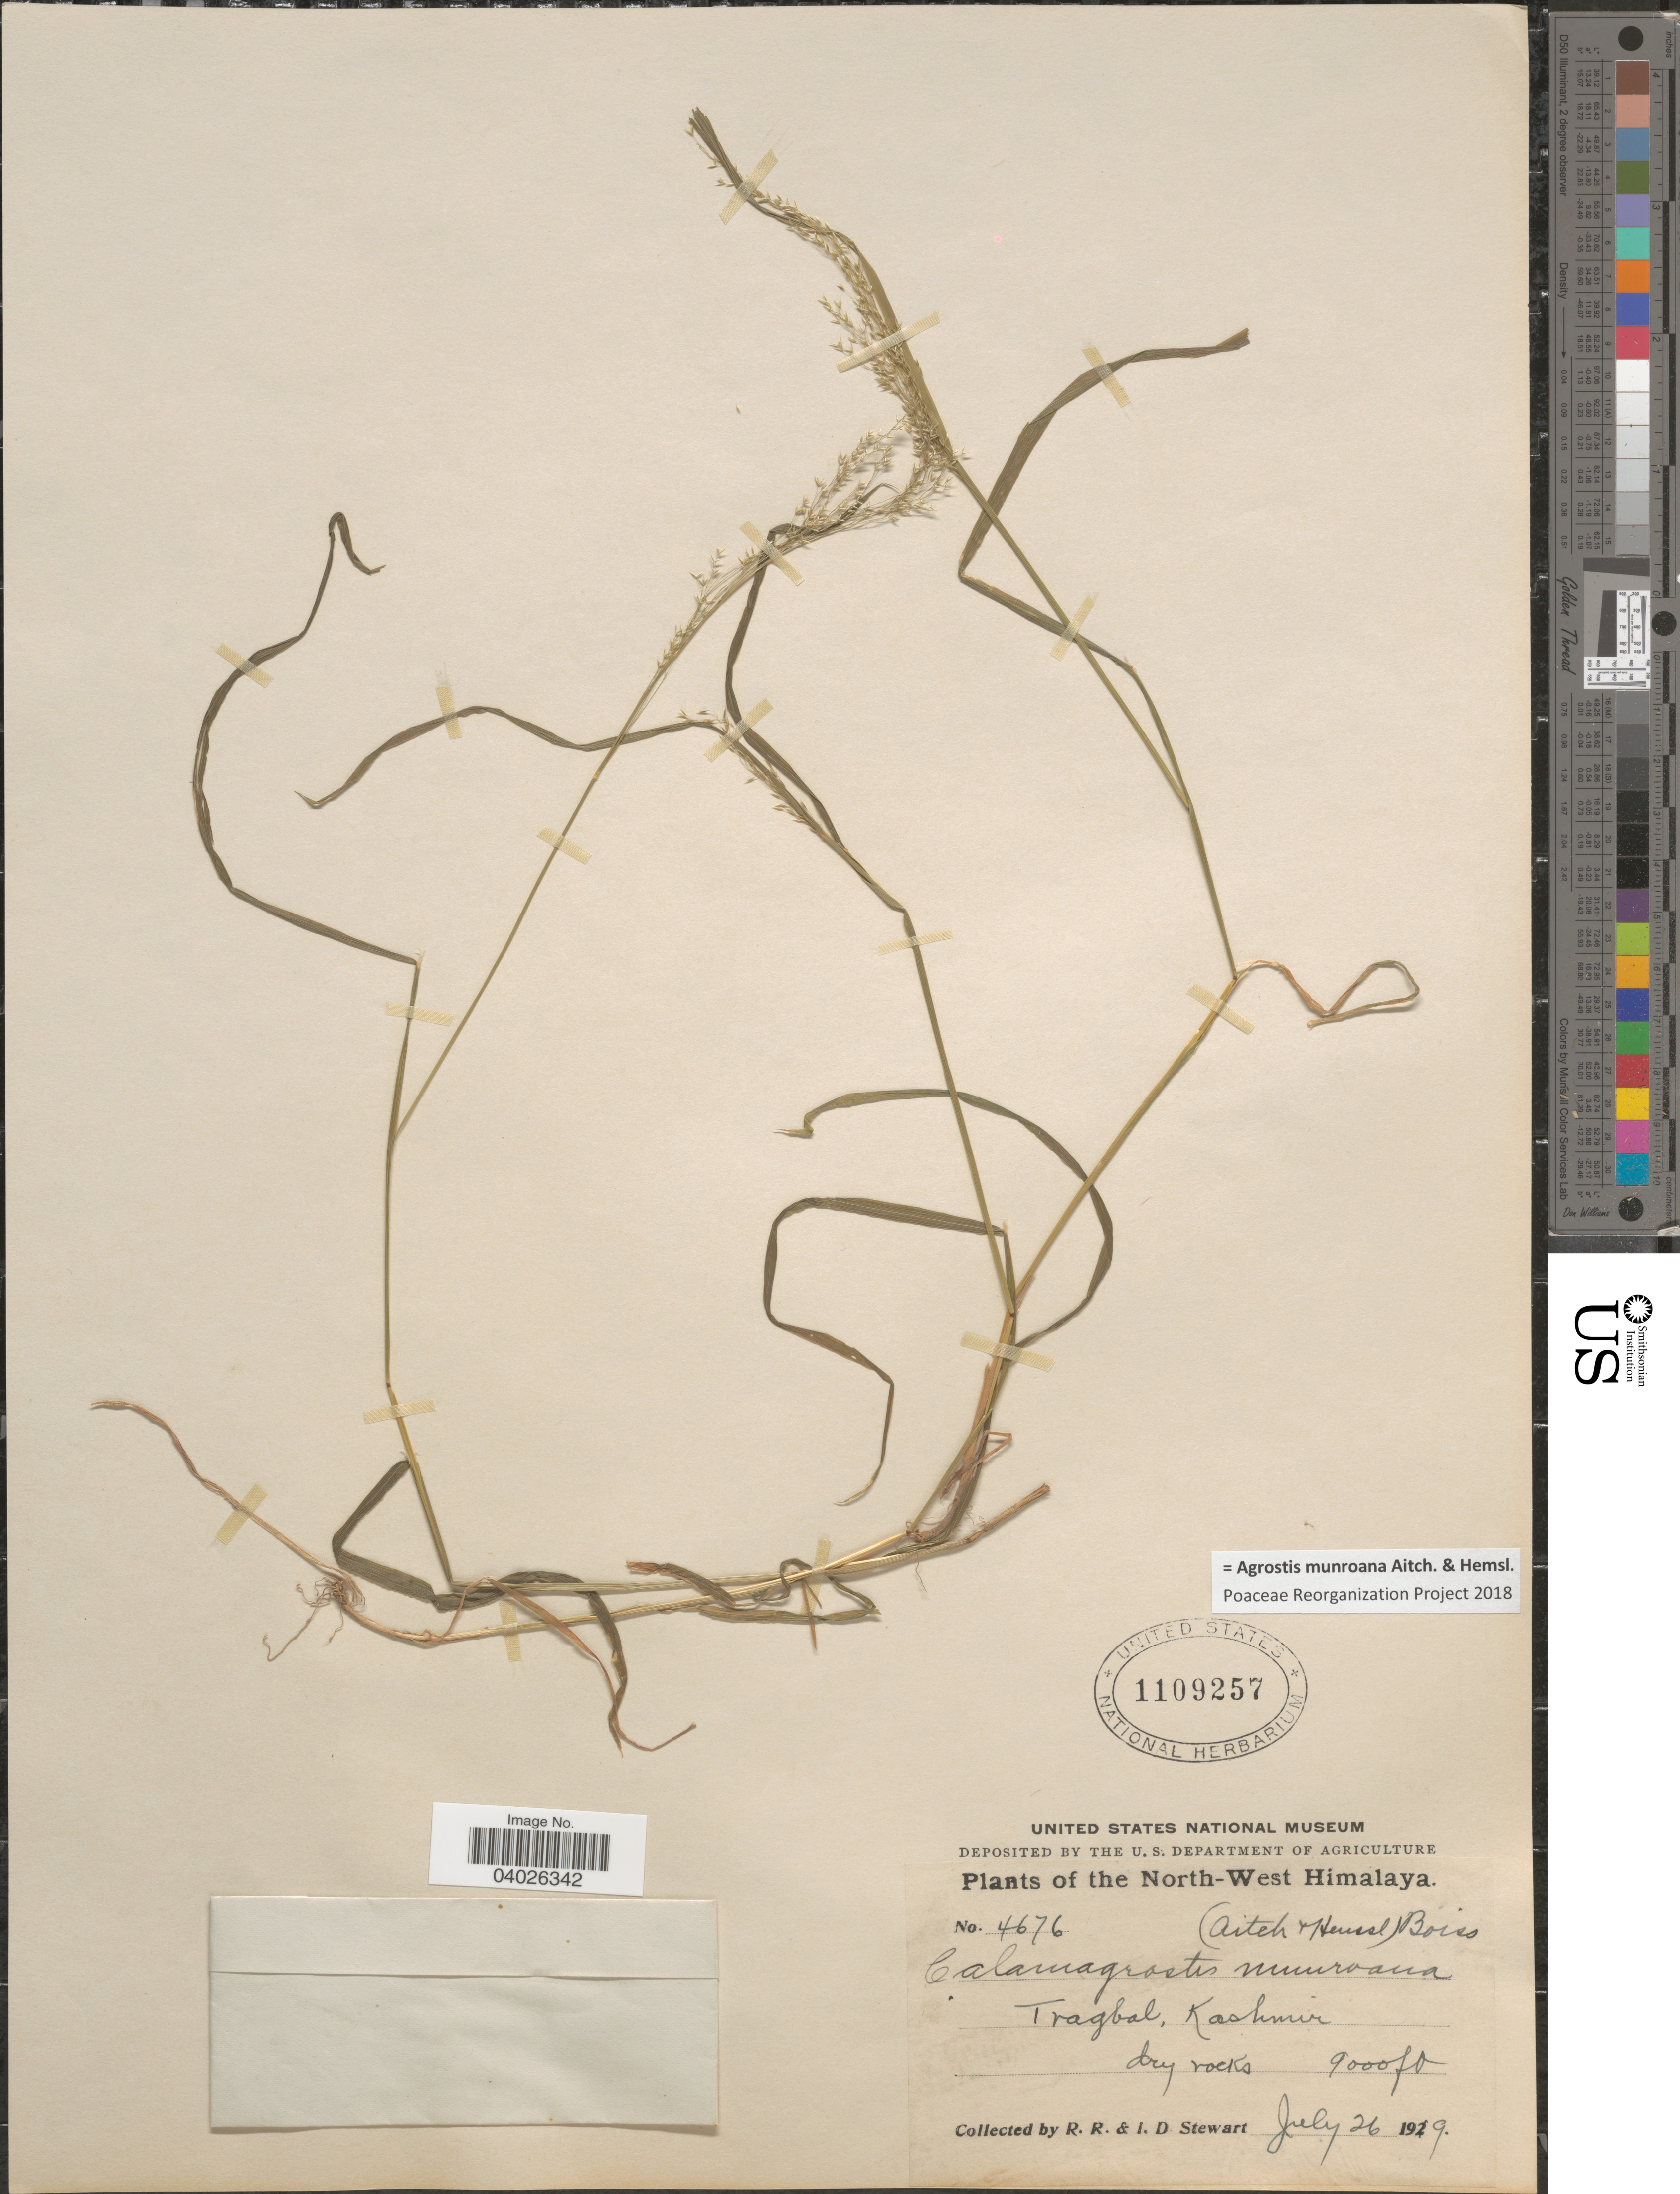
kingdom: Plantae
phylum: Tracheophyta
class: Liliopsida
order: Poales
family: Poaceae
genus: Agrostis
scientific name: Agrostis munroana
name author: Aitch. & Hemsl.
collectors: R. Stewart & I. Stewart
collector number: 4676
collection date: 1919-07-26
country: India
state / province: Jammu and Kashmir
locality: The North-West Himalaya. Tragbal, Kashmir.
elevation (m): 2743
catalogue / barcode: US 1109257